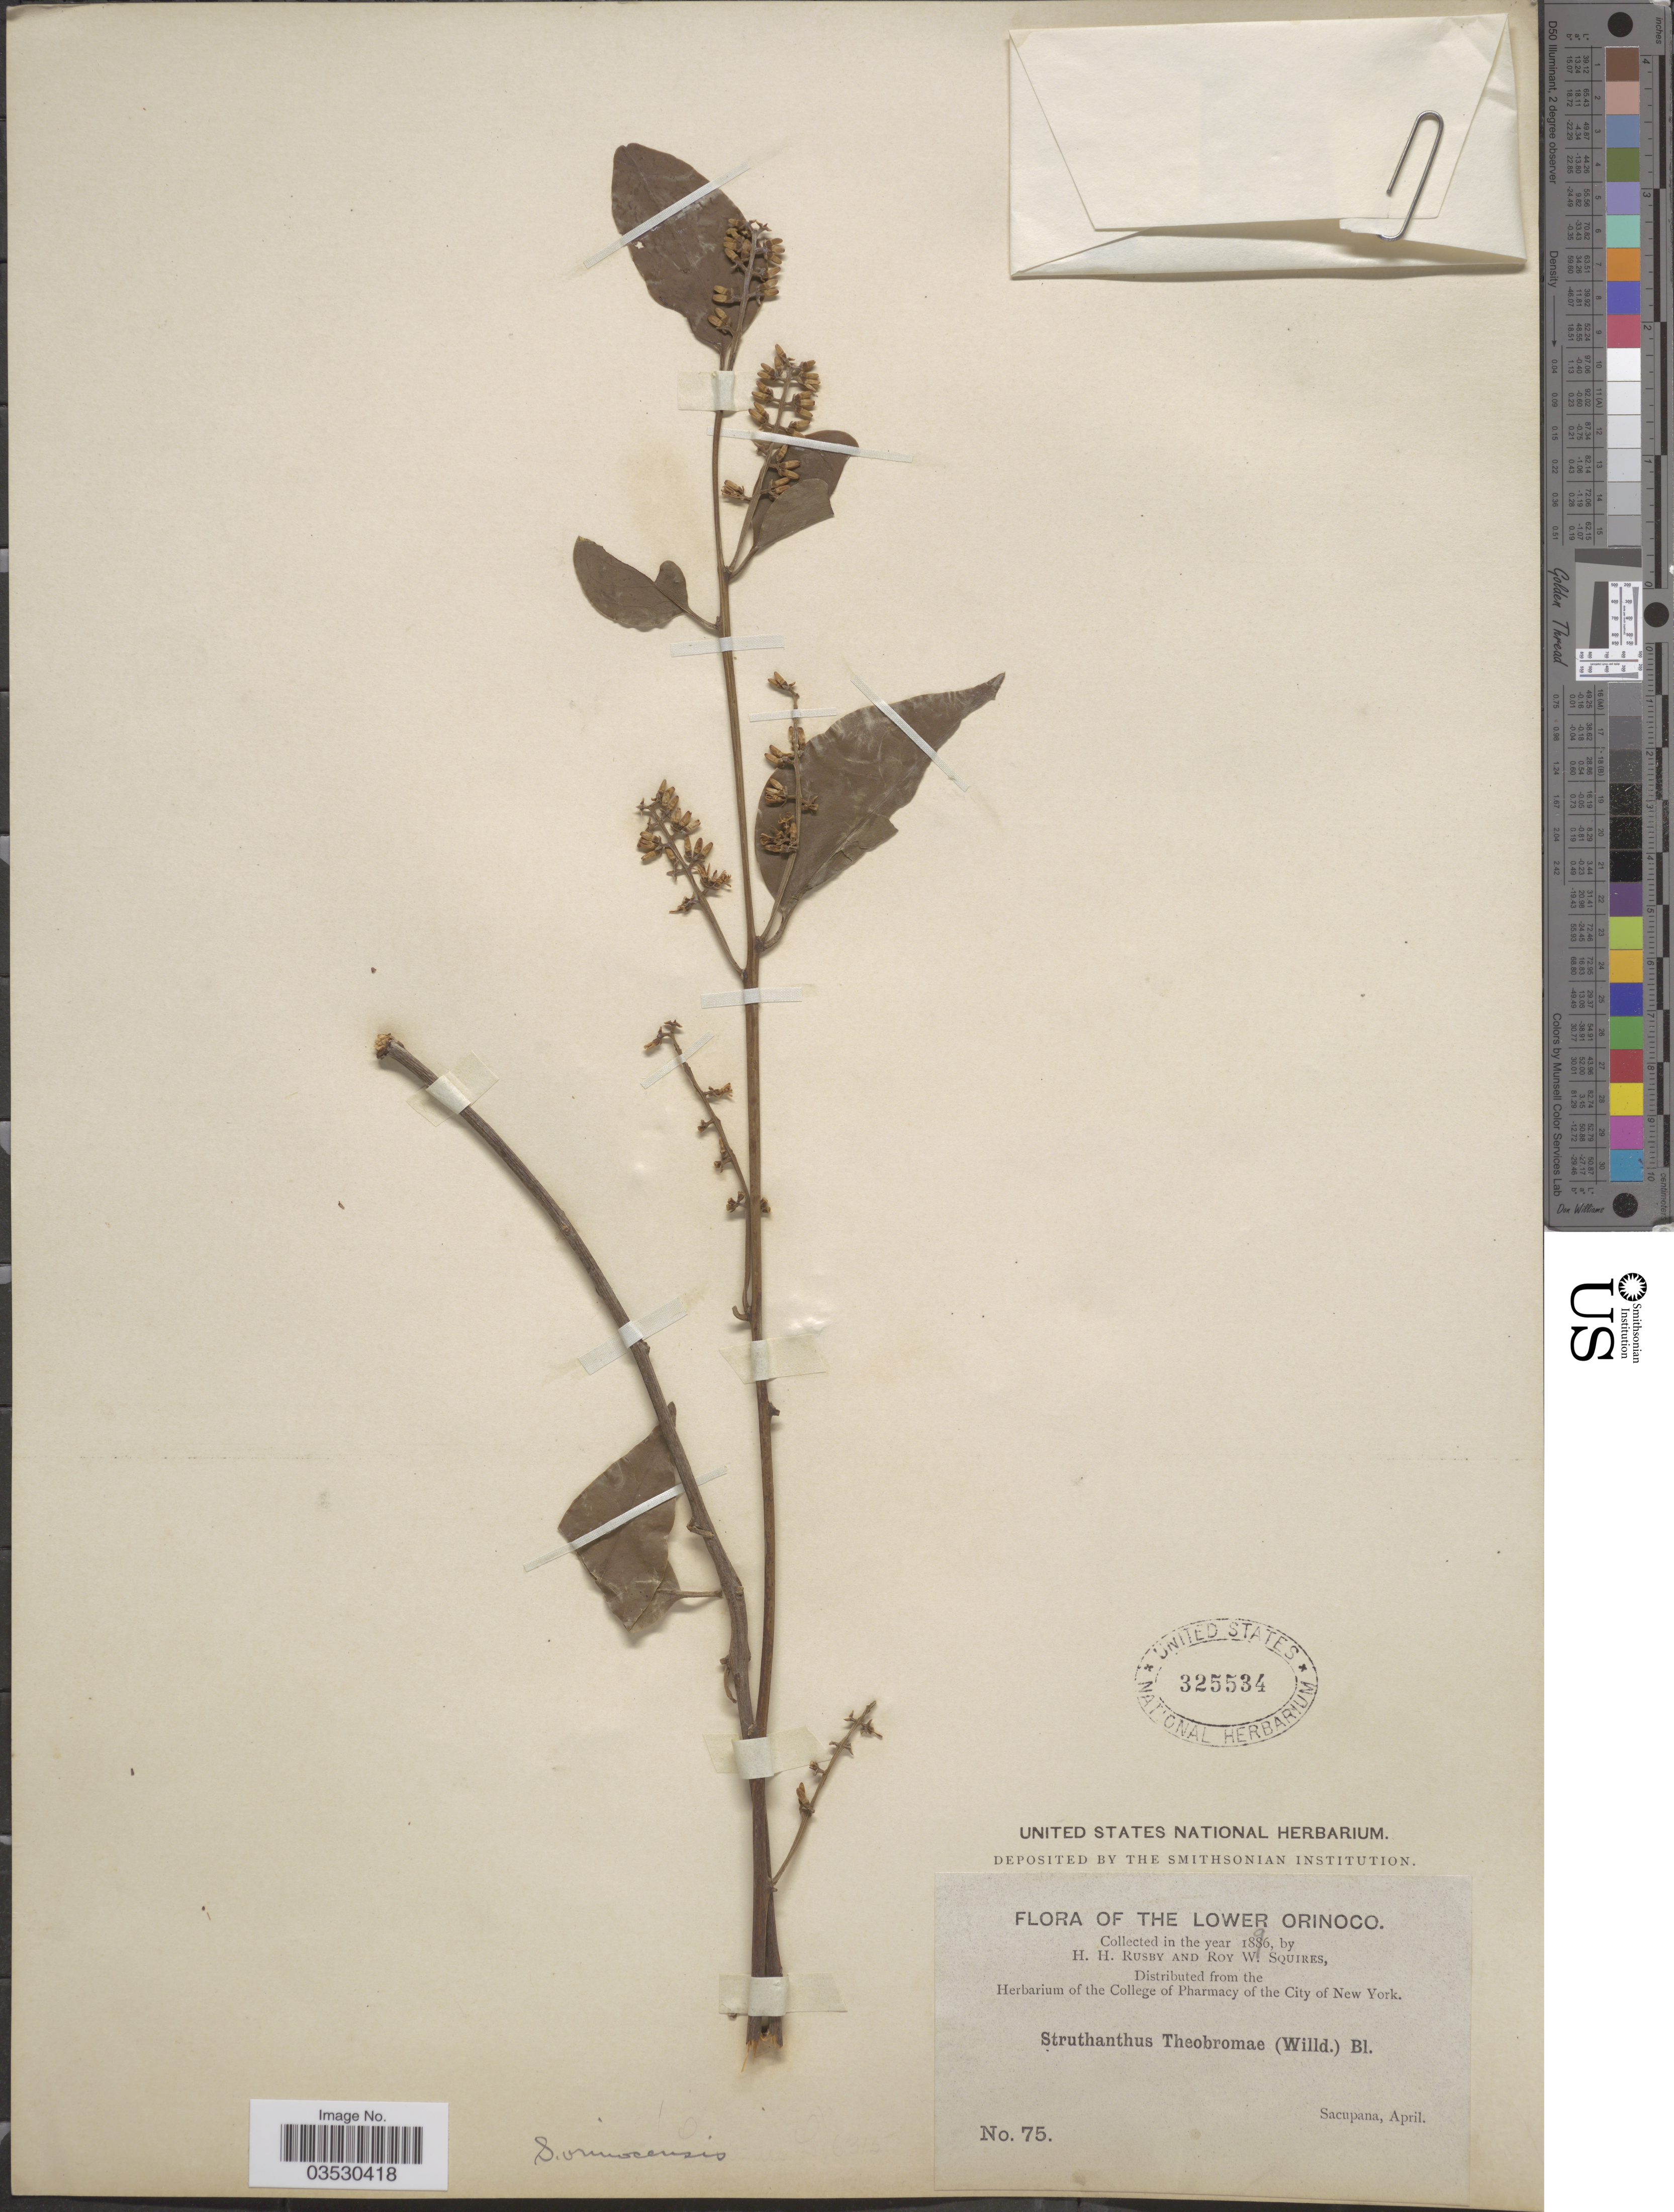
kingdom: Plantae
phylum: Tracheophyta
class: Magnoliopsida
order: Santalales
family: Loranthaceae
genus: Struthanthus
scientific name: Struthanthus orinocensis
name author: (Spreng.) G. Don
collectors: H. H. Rusby & R. Squires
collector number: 75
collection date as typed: April 1896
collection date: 1896-04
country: Venezuela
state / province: Delta Amacuro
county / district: Antonio Díaz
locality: Lower Orinoco, Sacupana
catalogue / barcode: US 325534